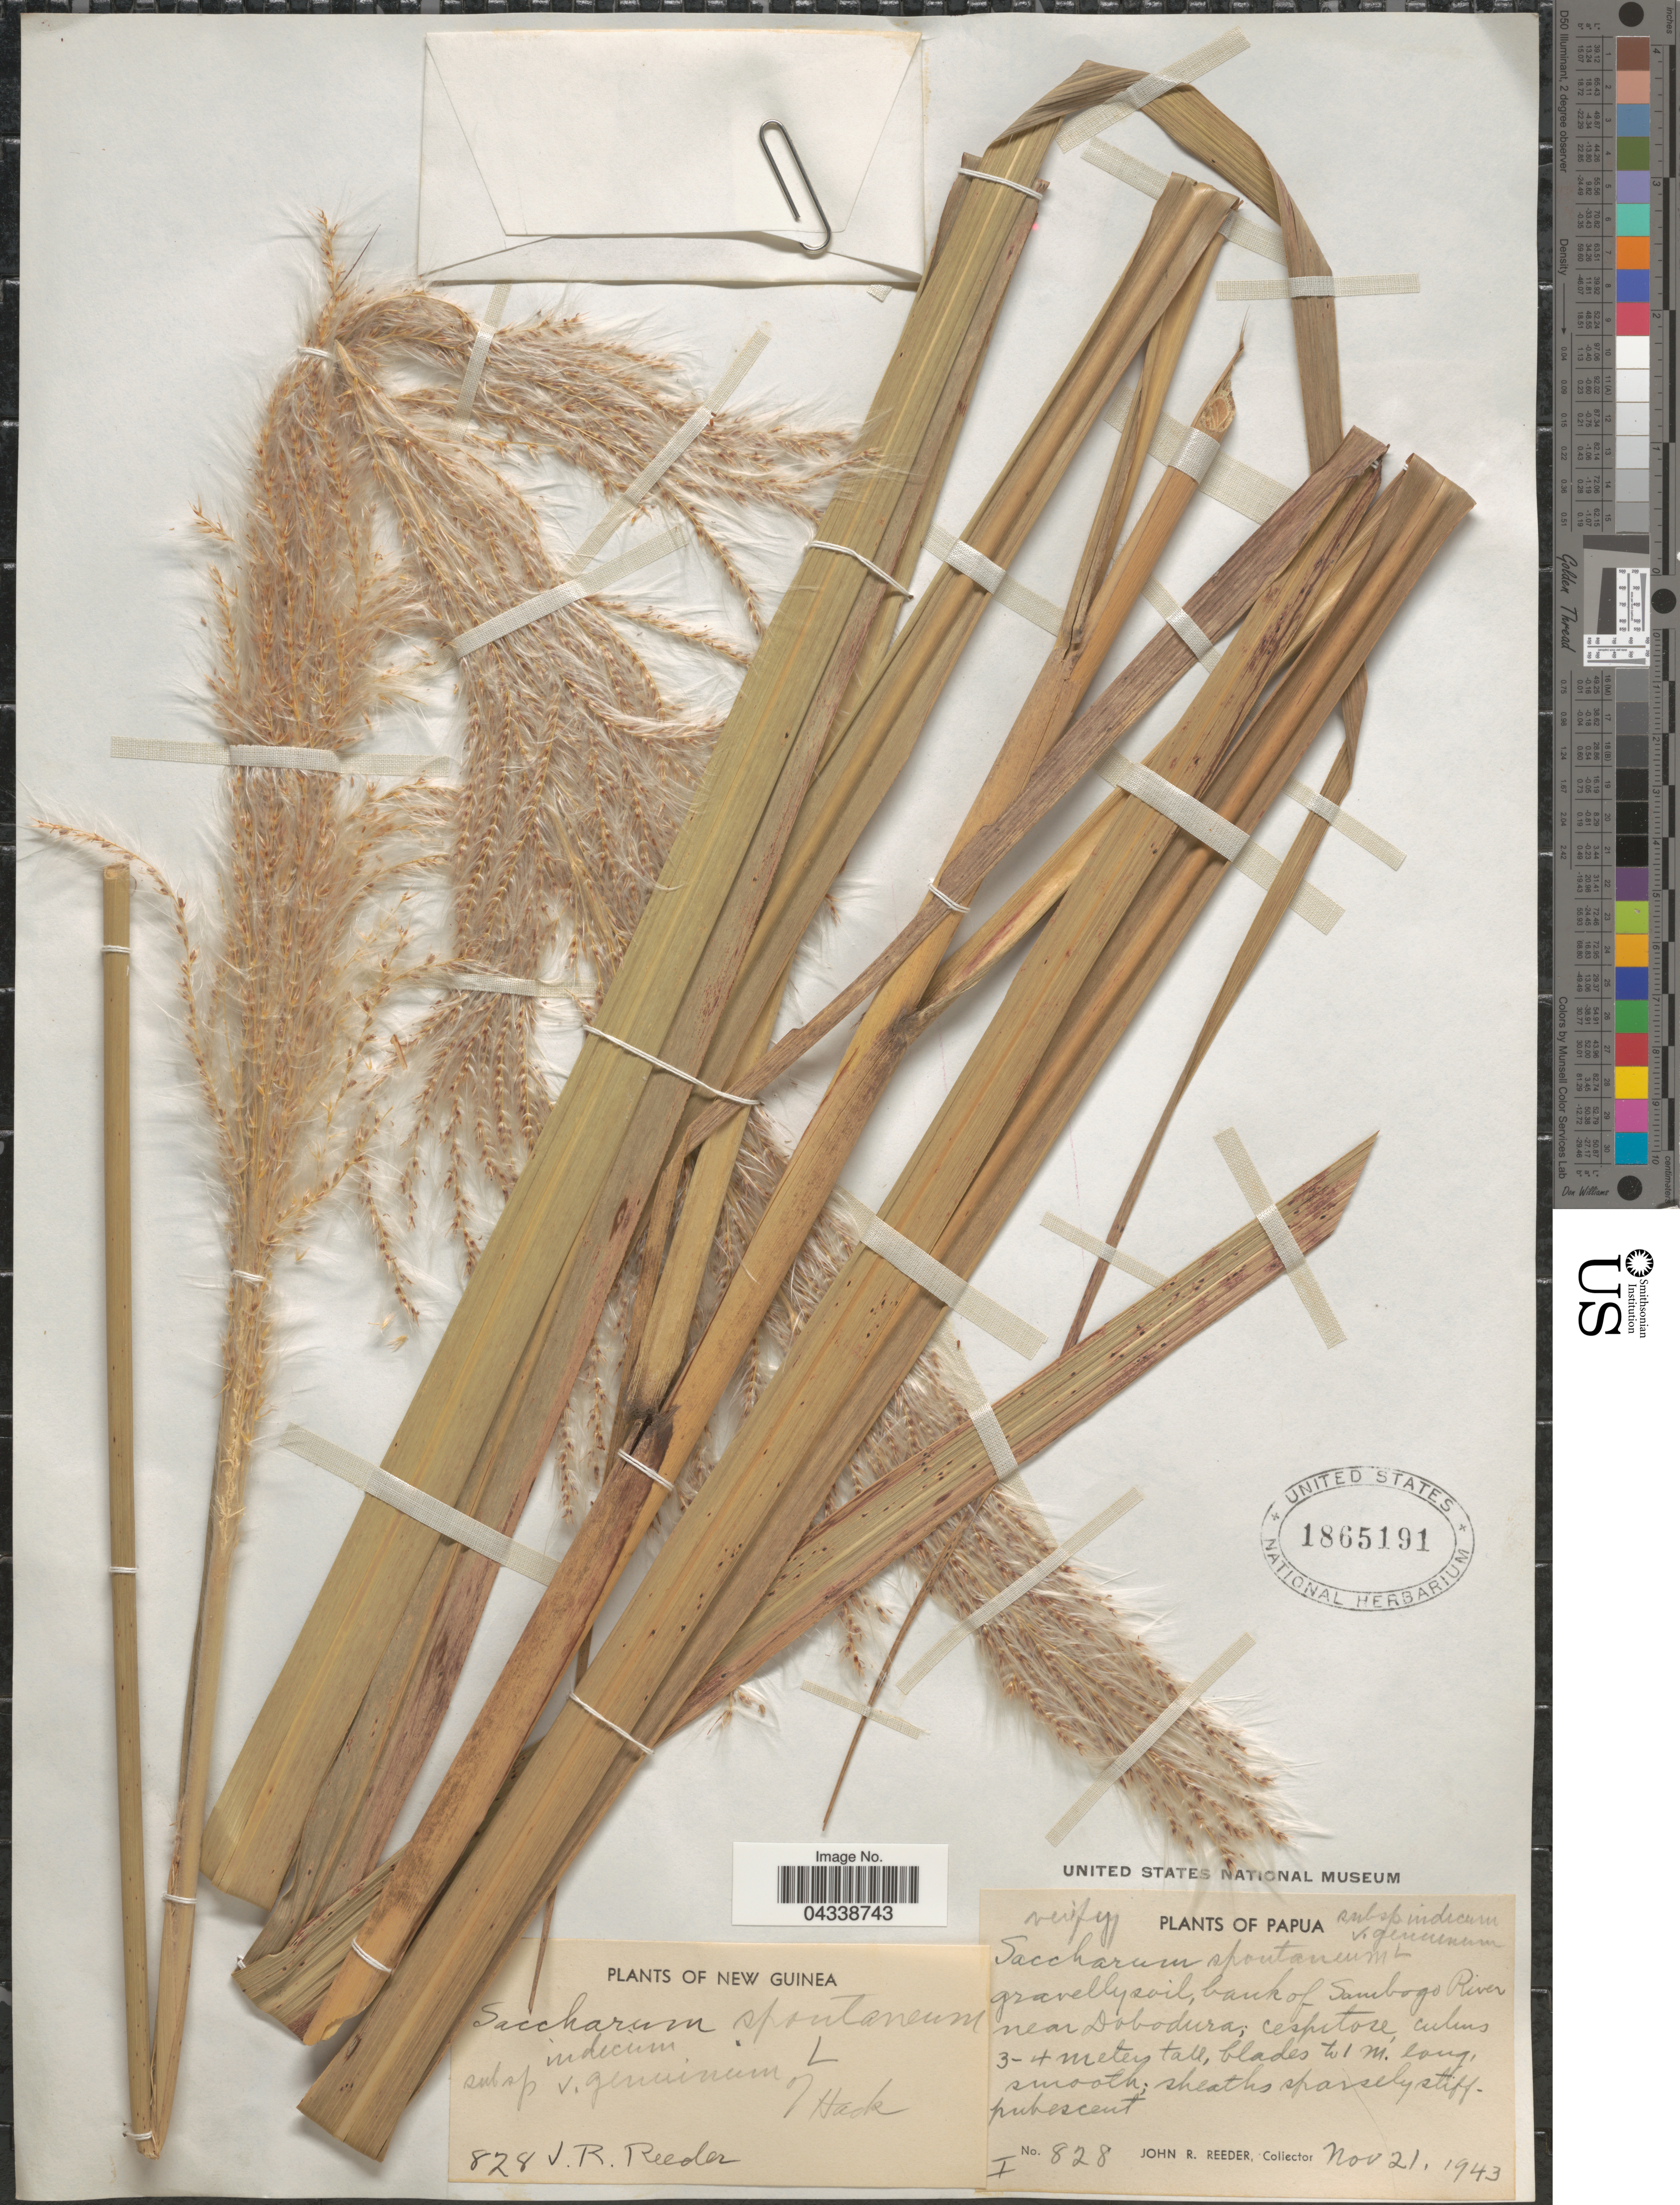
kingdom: Plantae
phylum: Tracheophyta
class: Liliopsida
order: Poales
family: Poaceae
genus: Saccharum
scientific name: Saccharum spontaneum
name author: L.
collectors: J. R. Reeder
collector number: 828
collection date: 1943-11-21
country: Papua New Guinea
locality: Papua. Bank of Sambogo River near Dobodura.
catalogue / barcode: US 1865191